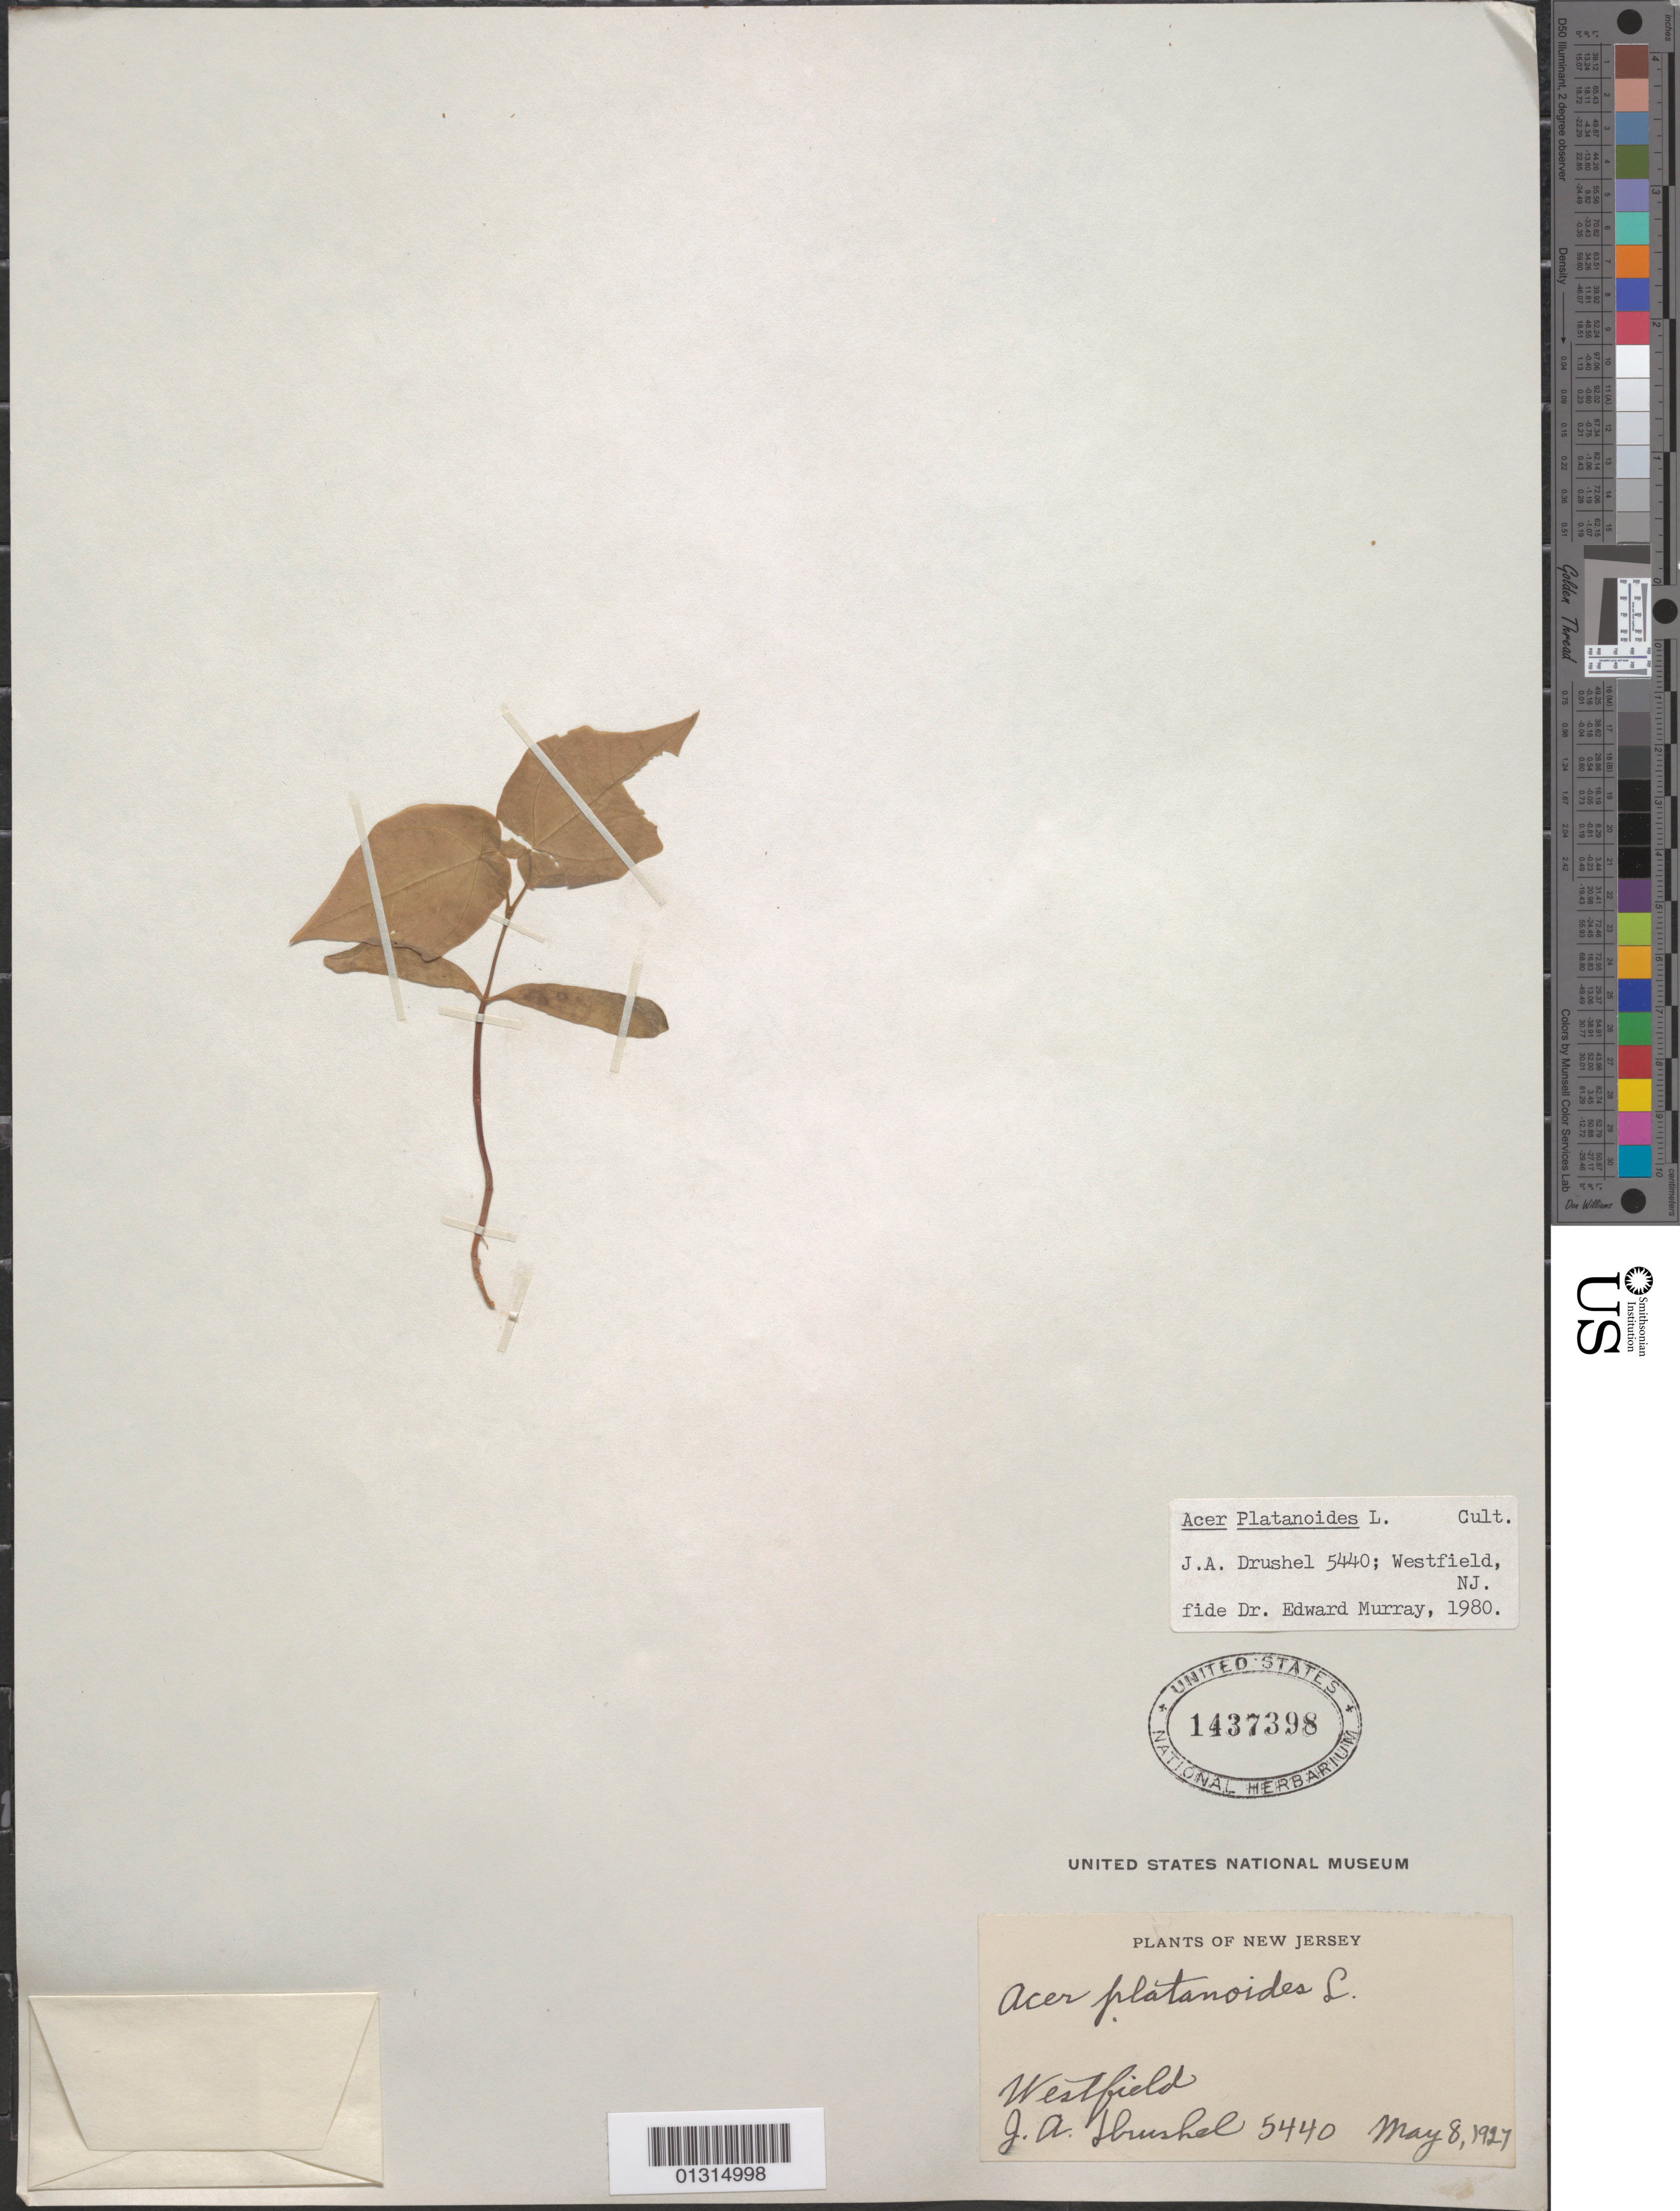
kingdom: Plantae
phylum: Tracheophyta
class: Magnoliopsida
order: Sapindales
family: Sapindaceae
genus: Acer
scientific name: Acer platanoides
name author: L.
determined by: Murray, Edward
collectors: J. A. Drushel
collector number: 5440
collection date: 1927-05-08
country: United States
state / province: New York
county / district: Chautauqua County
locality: Westfield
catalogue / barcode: US 1437398